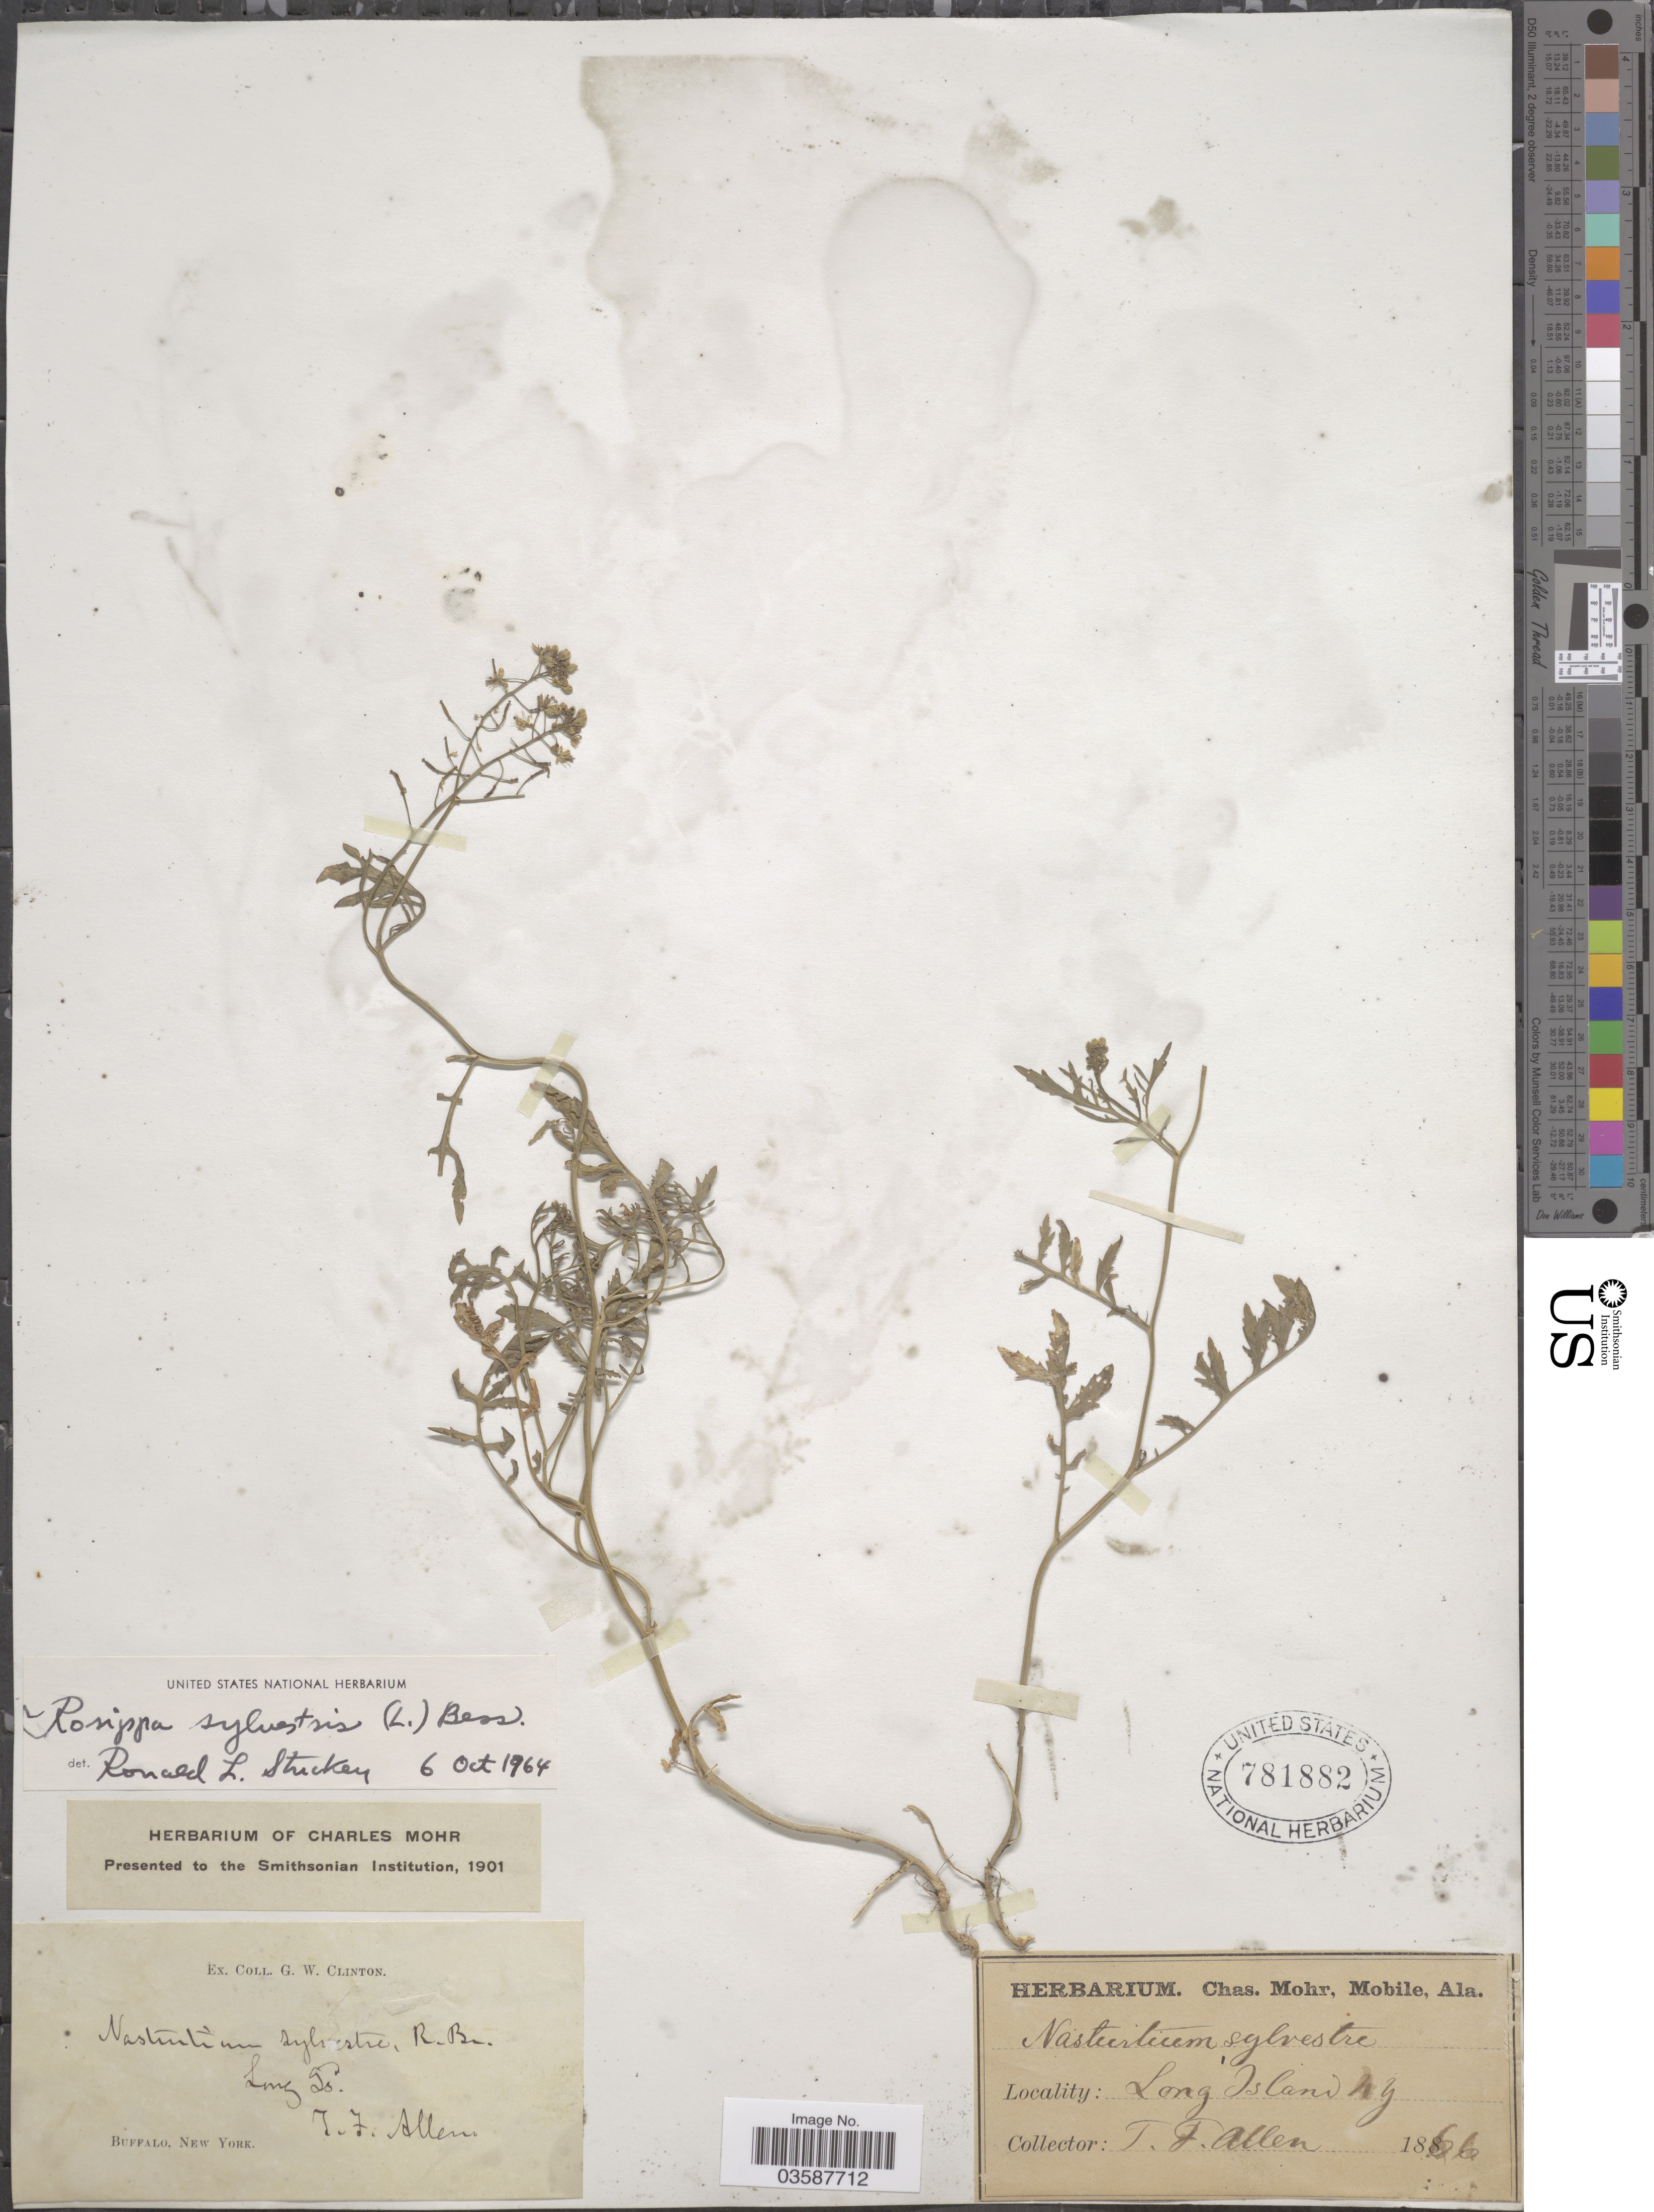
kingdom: Plantae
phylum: Tracheophyta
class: Magnoliopsida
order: Brassicales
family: Brassicaceae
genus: Rorippa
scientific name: Rorippa sylvestris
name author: (L.) Besser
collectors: T. Allen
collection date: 1866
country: United States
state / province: New York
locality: Long Island. Buffalo.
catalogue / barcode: US 781882